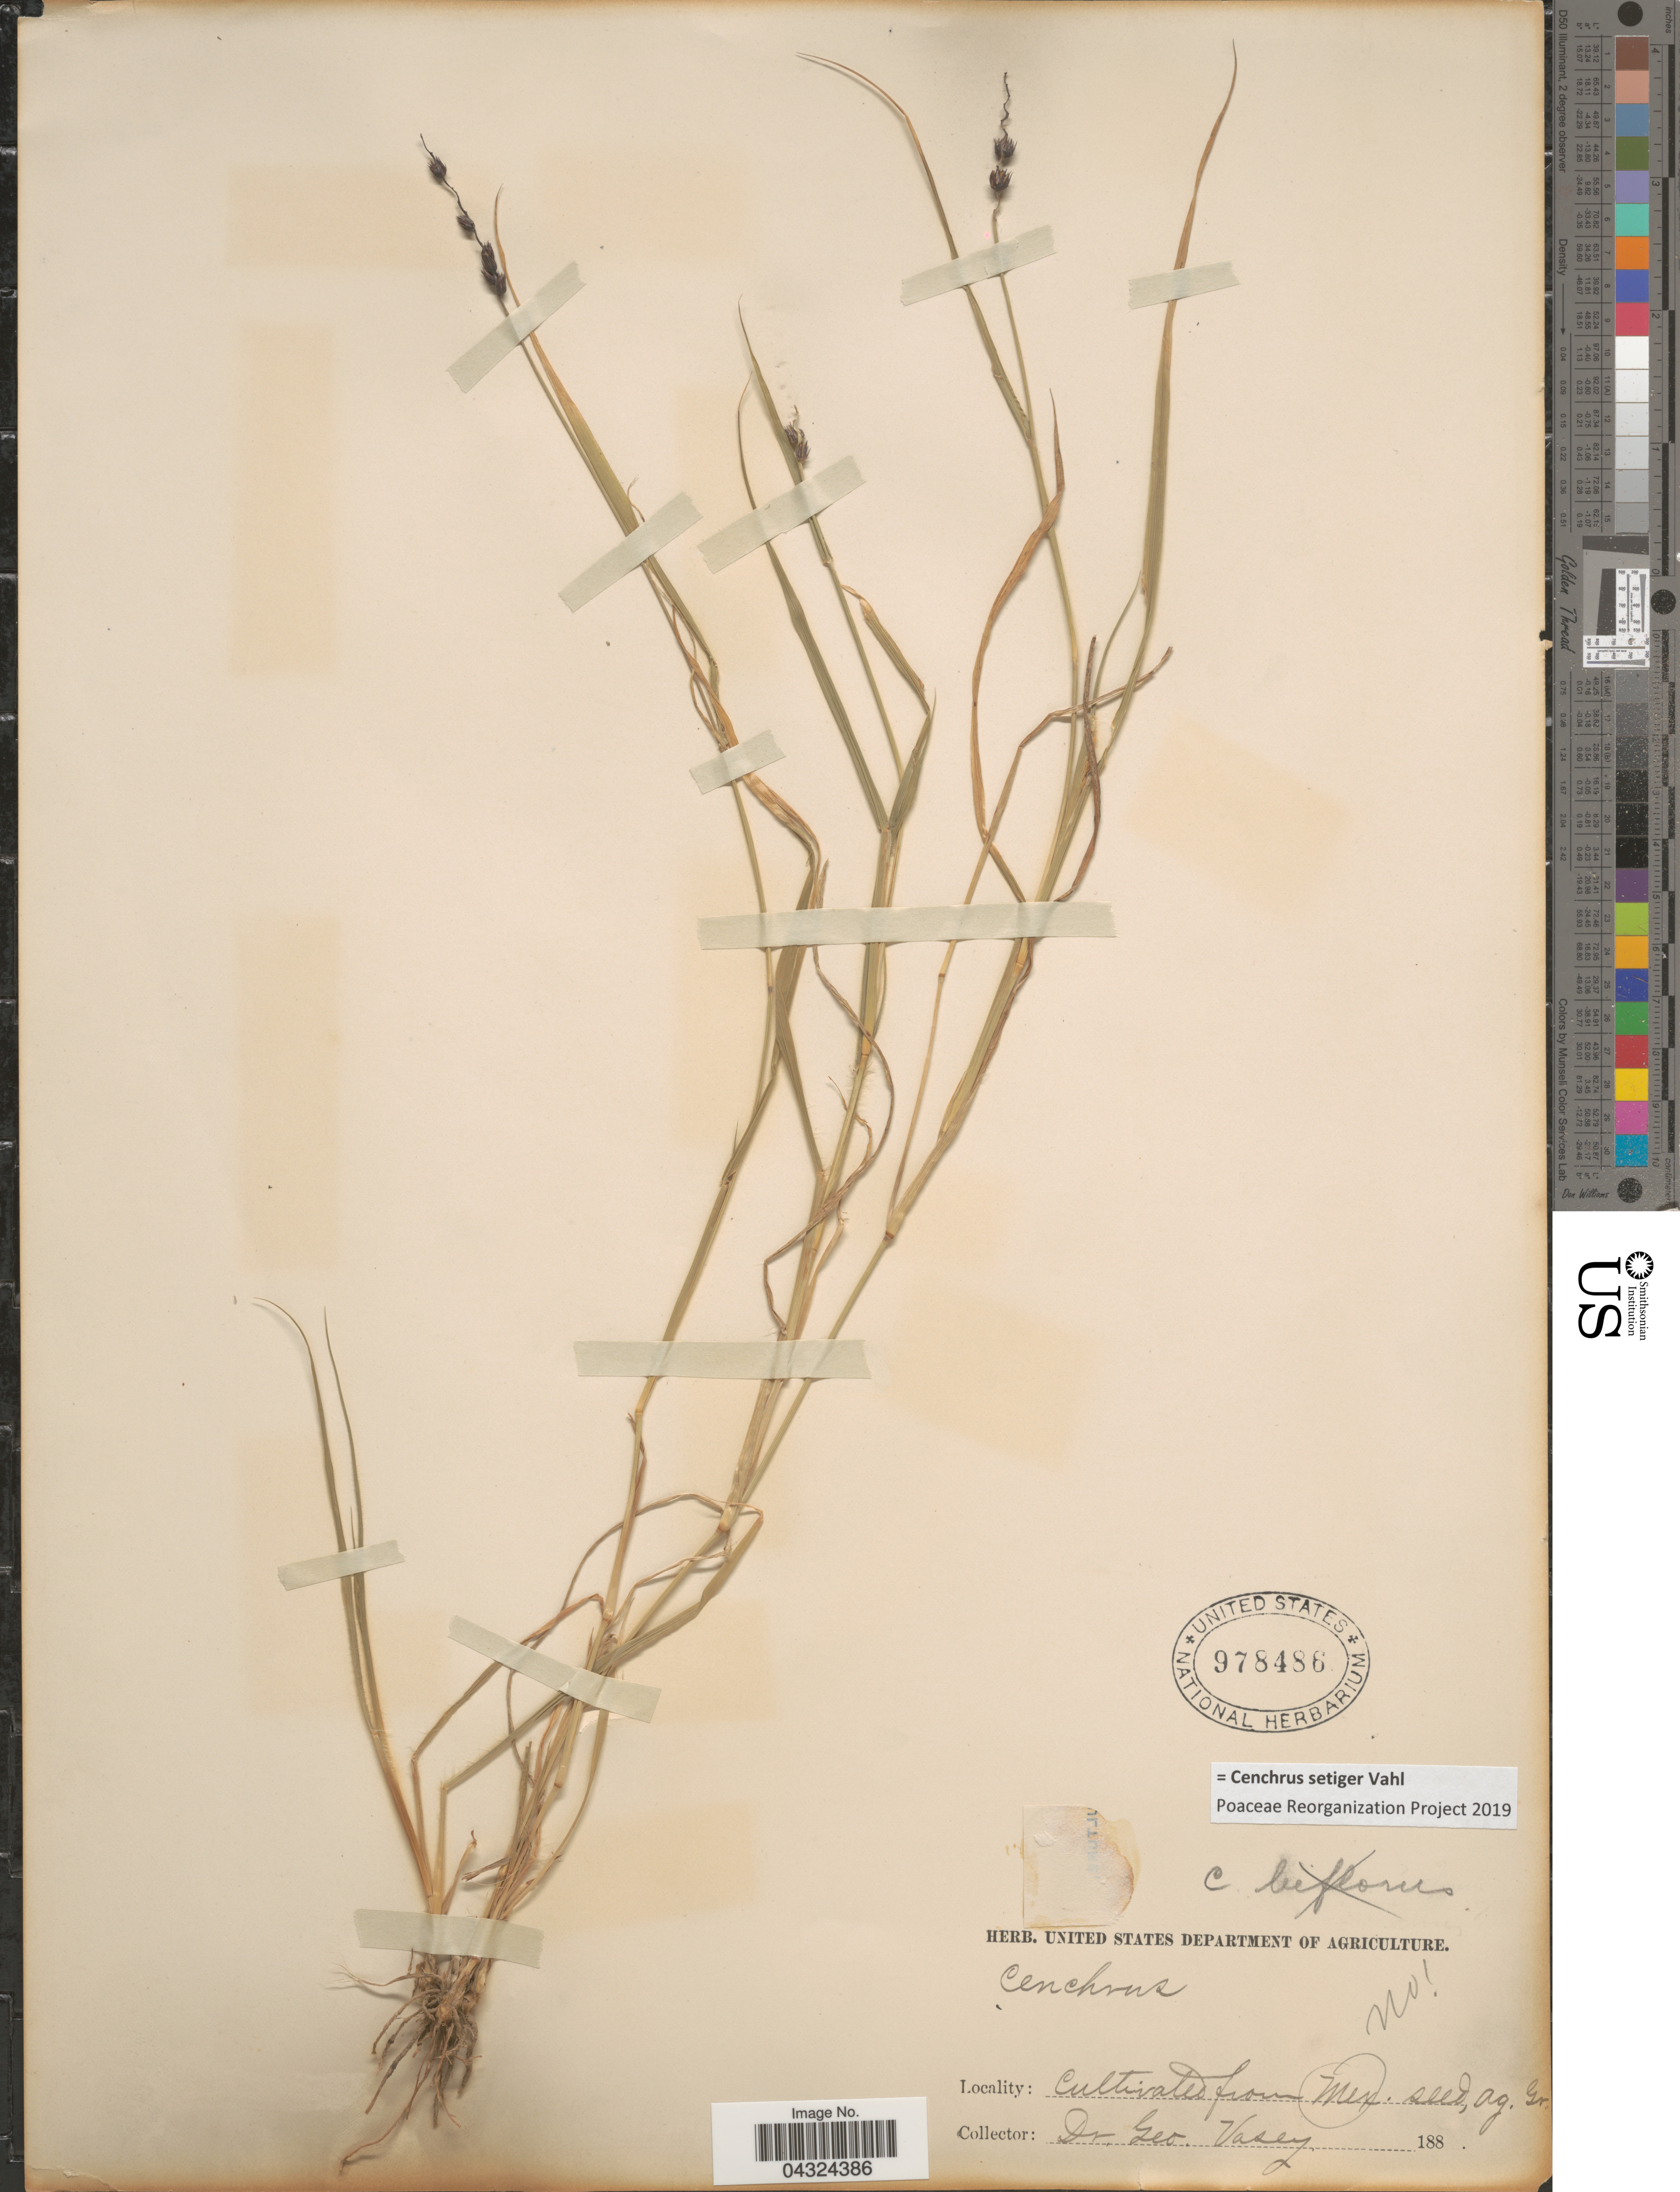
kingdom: Plantae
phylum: Tracheophyta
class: Liliopsida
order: Poales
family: Poaceae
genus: Cenchrus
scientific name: Cenchrus setiger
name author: Vahl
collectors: G. R. Vasey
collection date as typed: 188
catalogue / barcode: US 978486